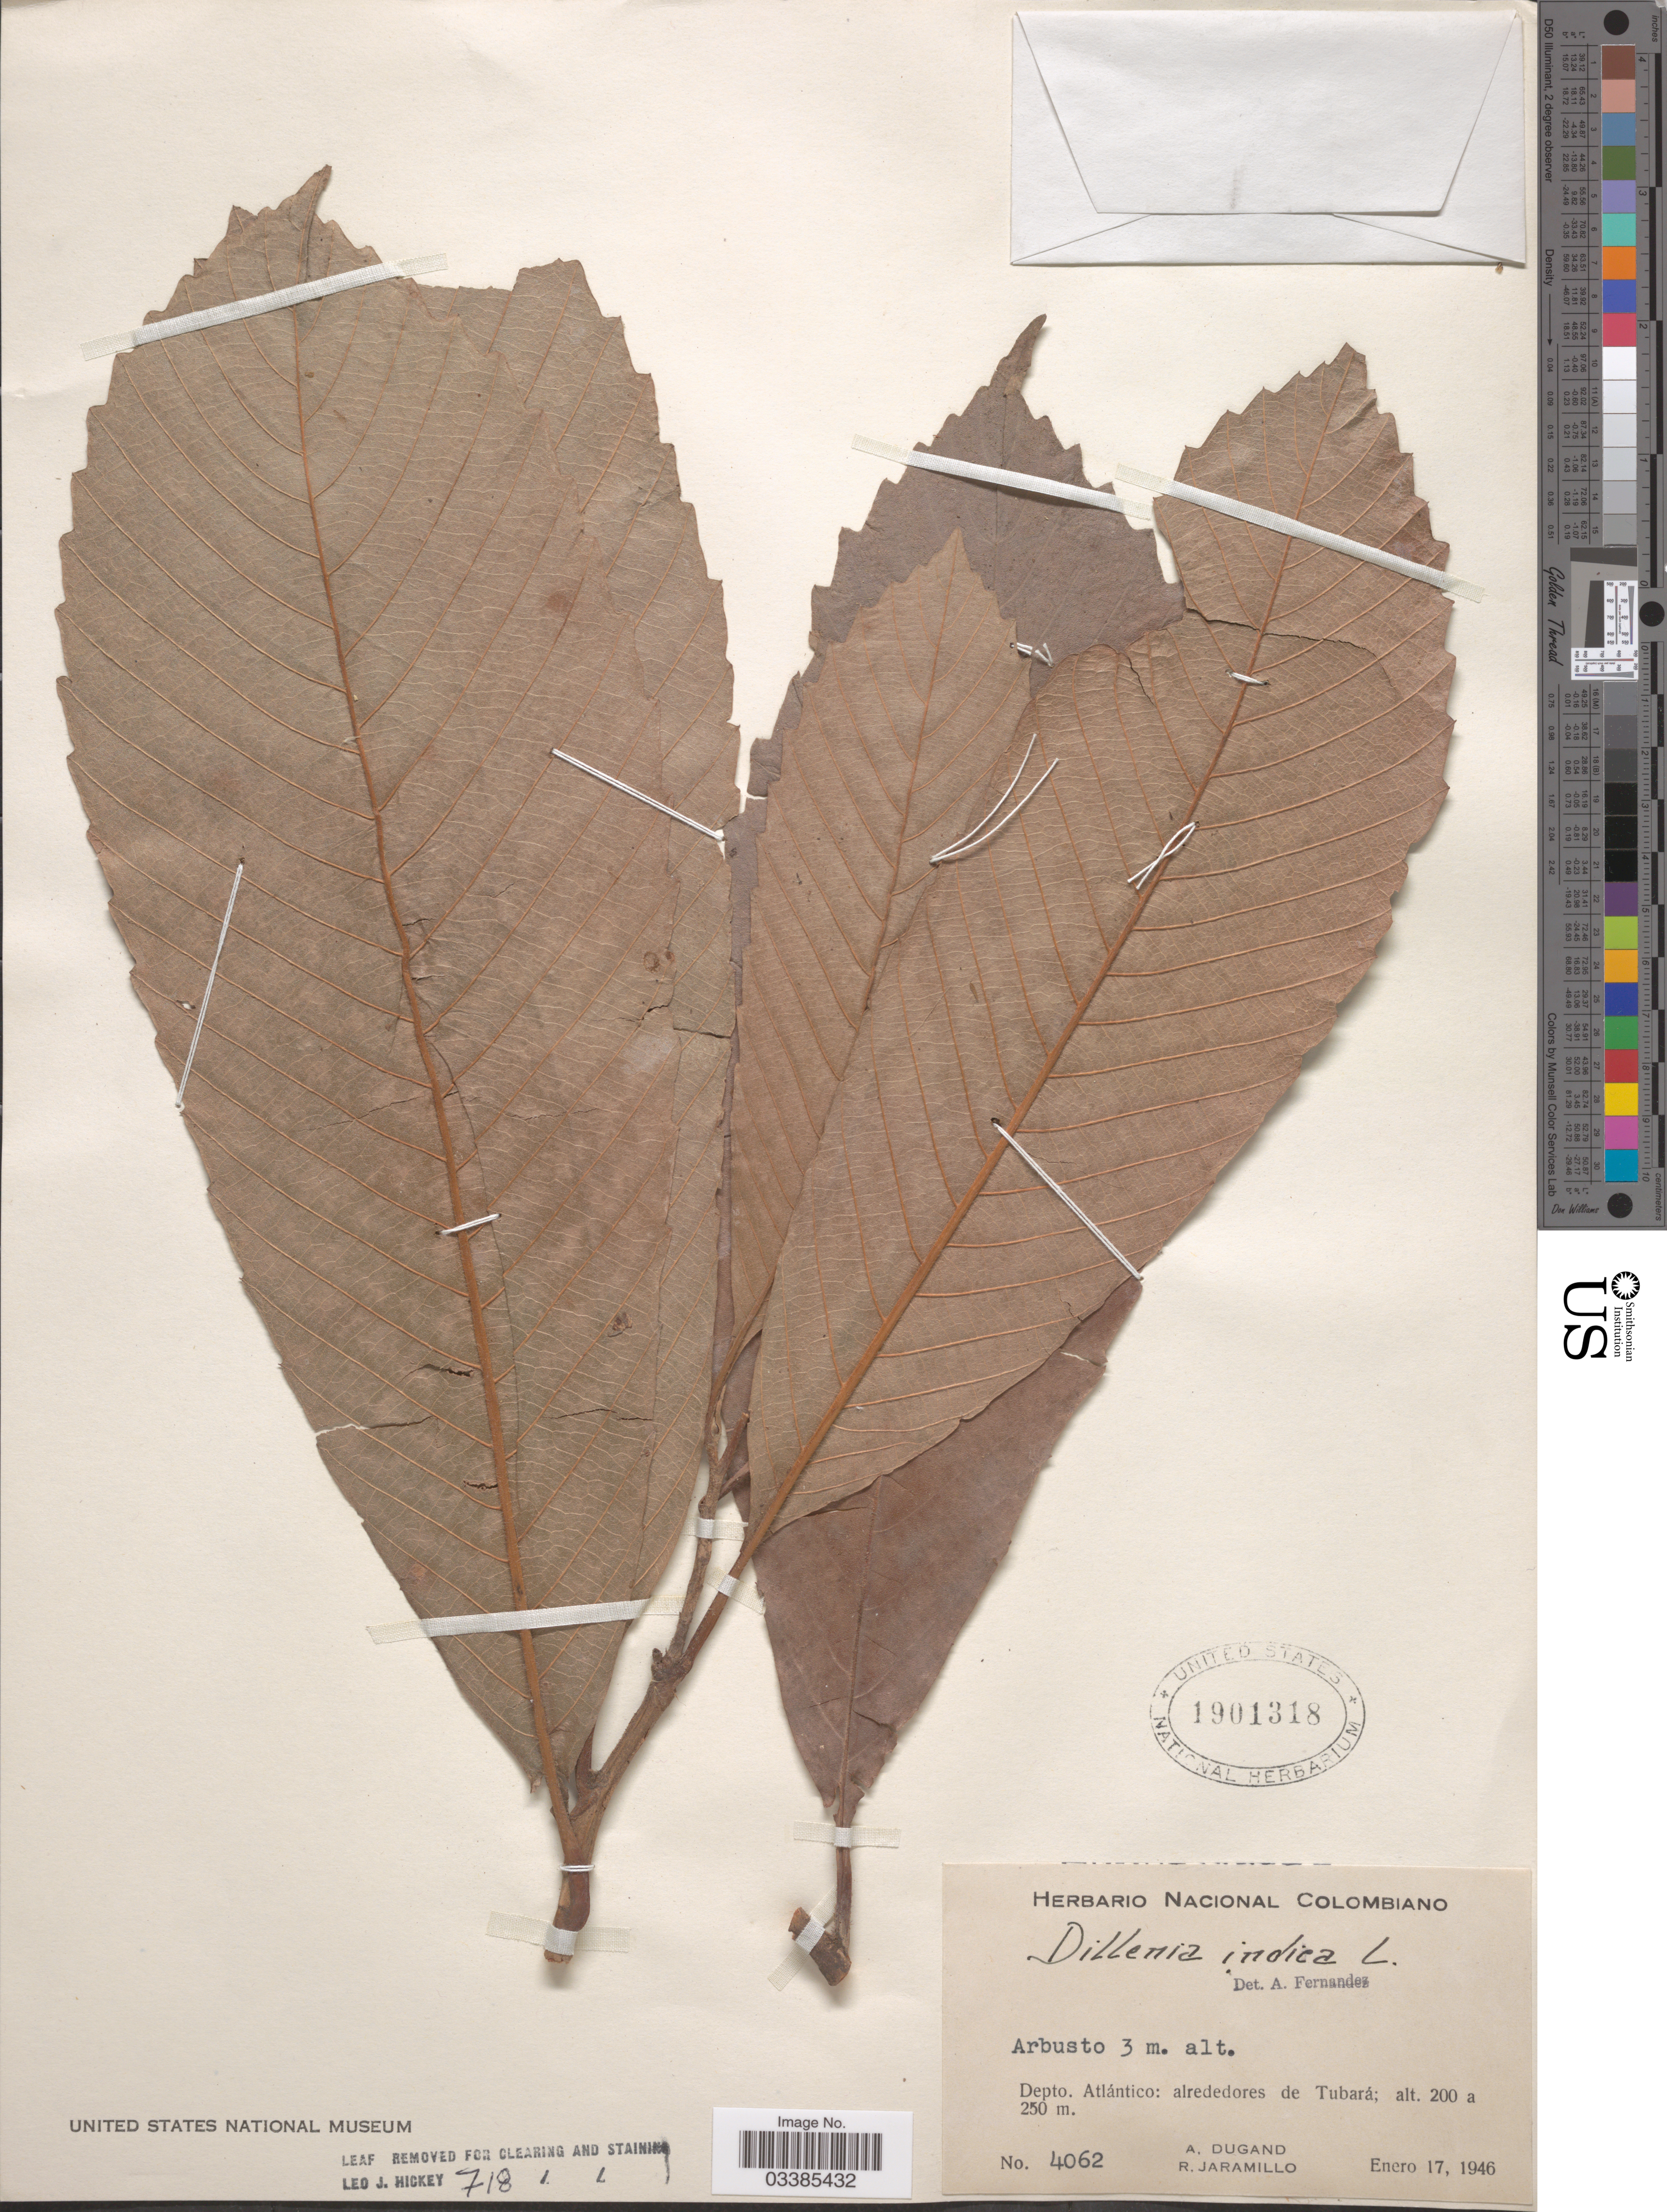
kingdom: Plantae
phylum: Tracheophyta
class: Magnoliopsida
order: Dilleniales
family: Dilleniaceae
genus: Dillenia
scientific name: Dillenia indica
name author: L.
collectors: A. Dugand & R. Jaramillo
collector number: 4062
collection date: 1946-01-17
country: Colombia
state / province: Atlántico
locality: Depto. Atlántico: alrededores de Tubará.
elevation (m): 200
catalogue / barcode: US 1901318